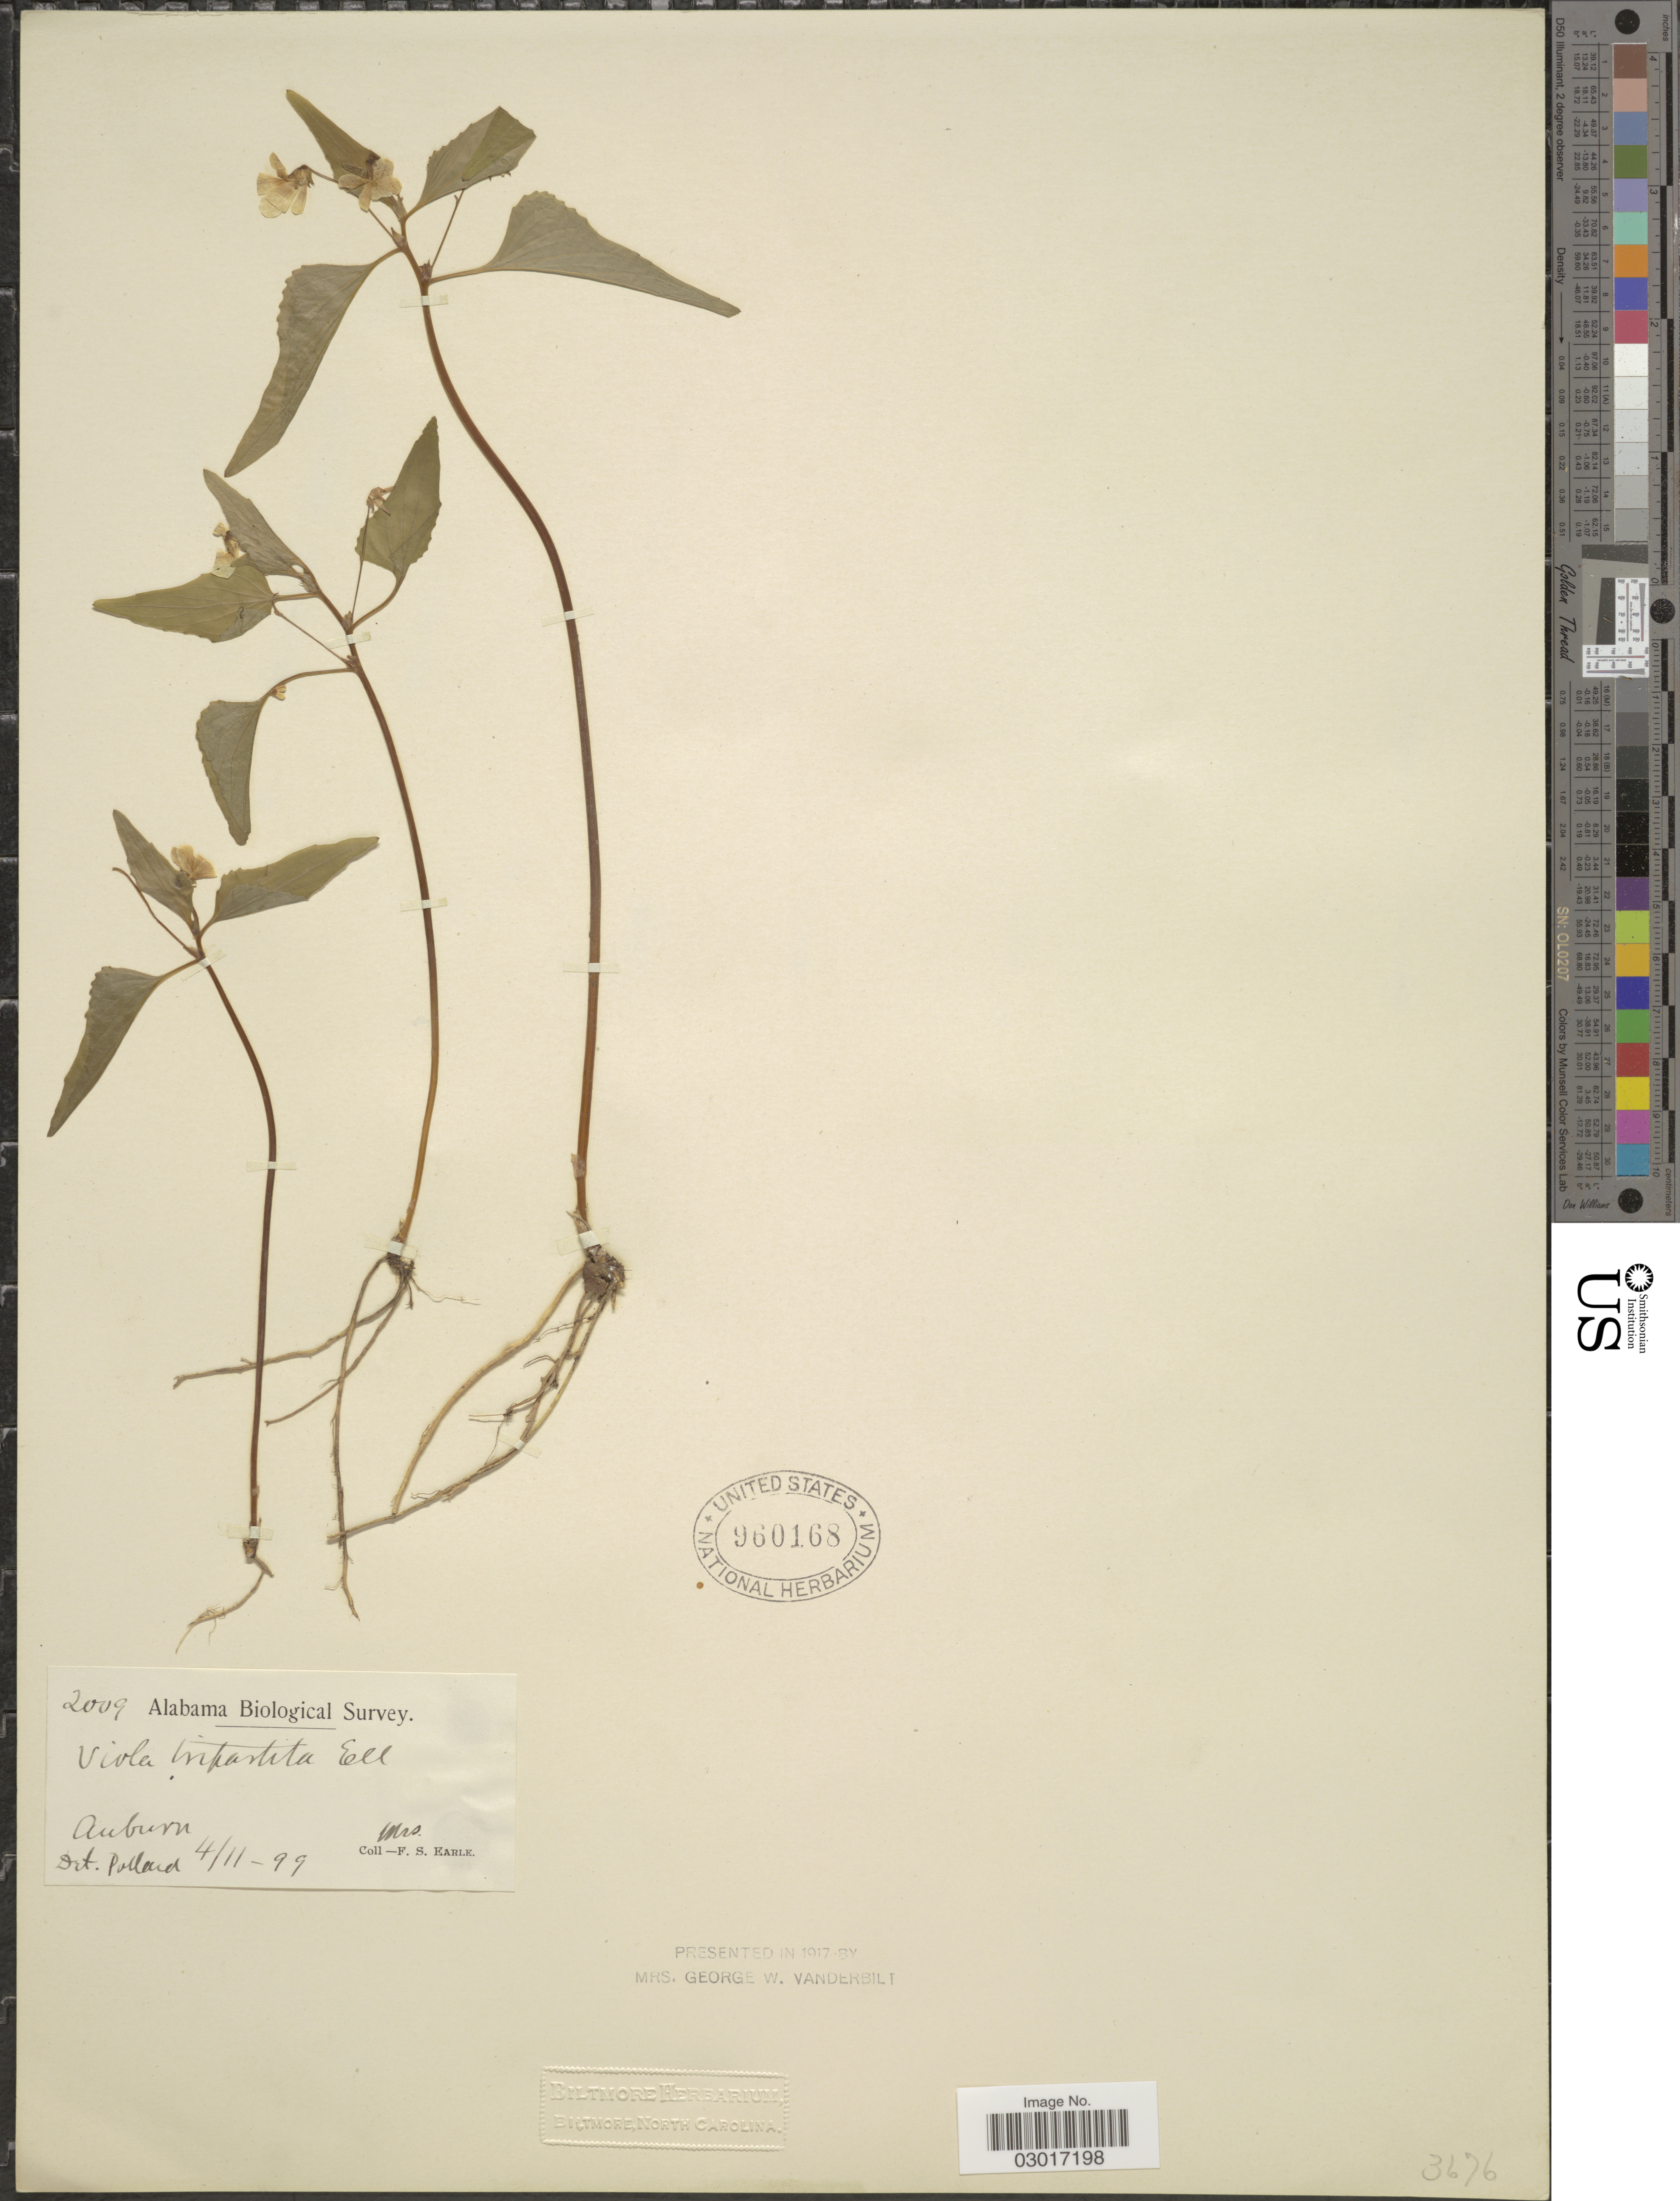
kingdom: Plantae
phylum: Tracheophyta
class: Magnoliopsida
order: Malpighiales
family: Violaceae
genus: Viola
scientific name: Viola tenuipes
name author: Pollard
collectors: F. S. Earle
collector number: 2009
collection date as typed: Transcribed d/m/y: 11/4/99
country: United States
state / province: Alabama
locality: Auburn.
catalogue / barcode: US 960168